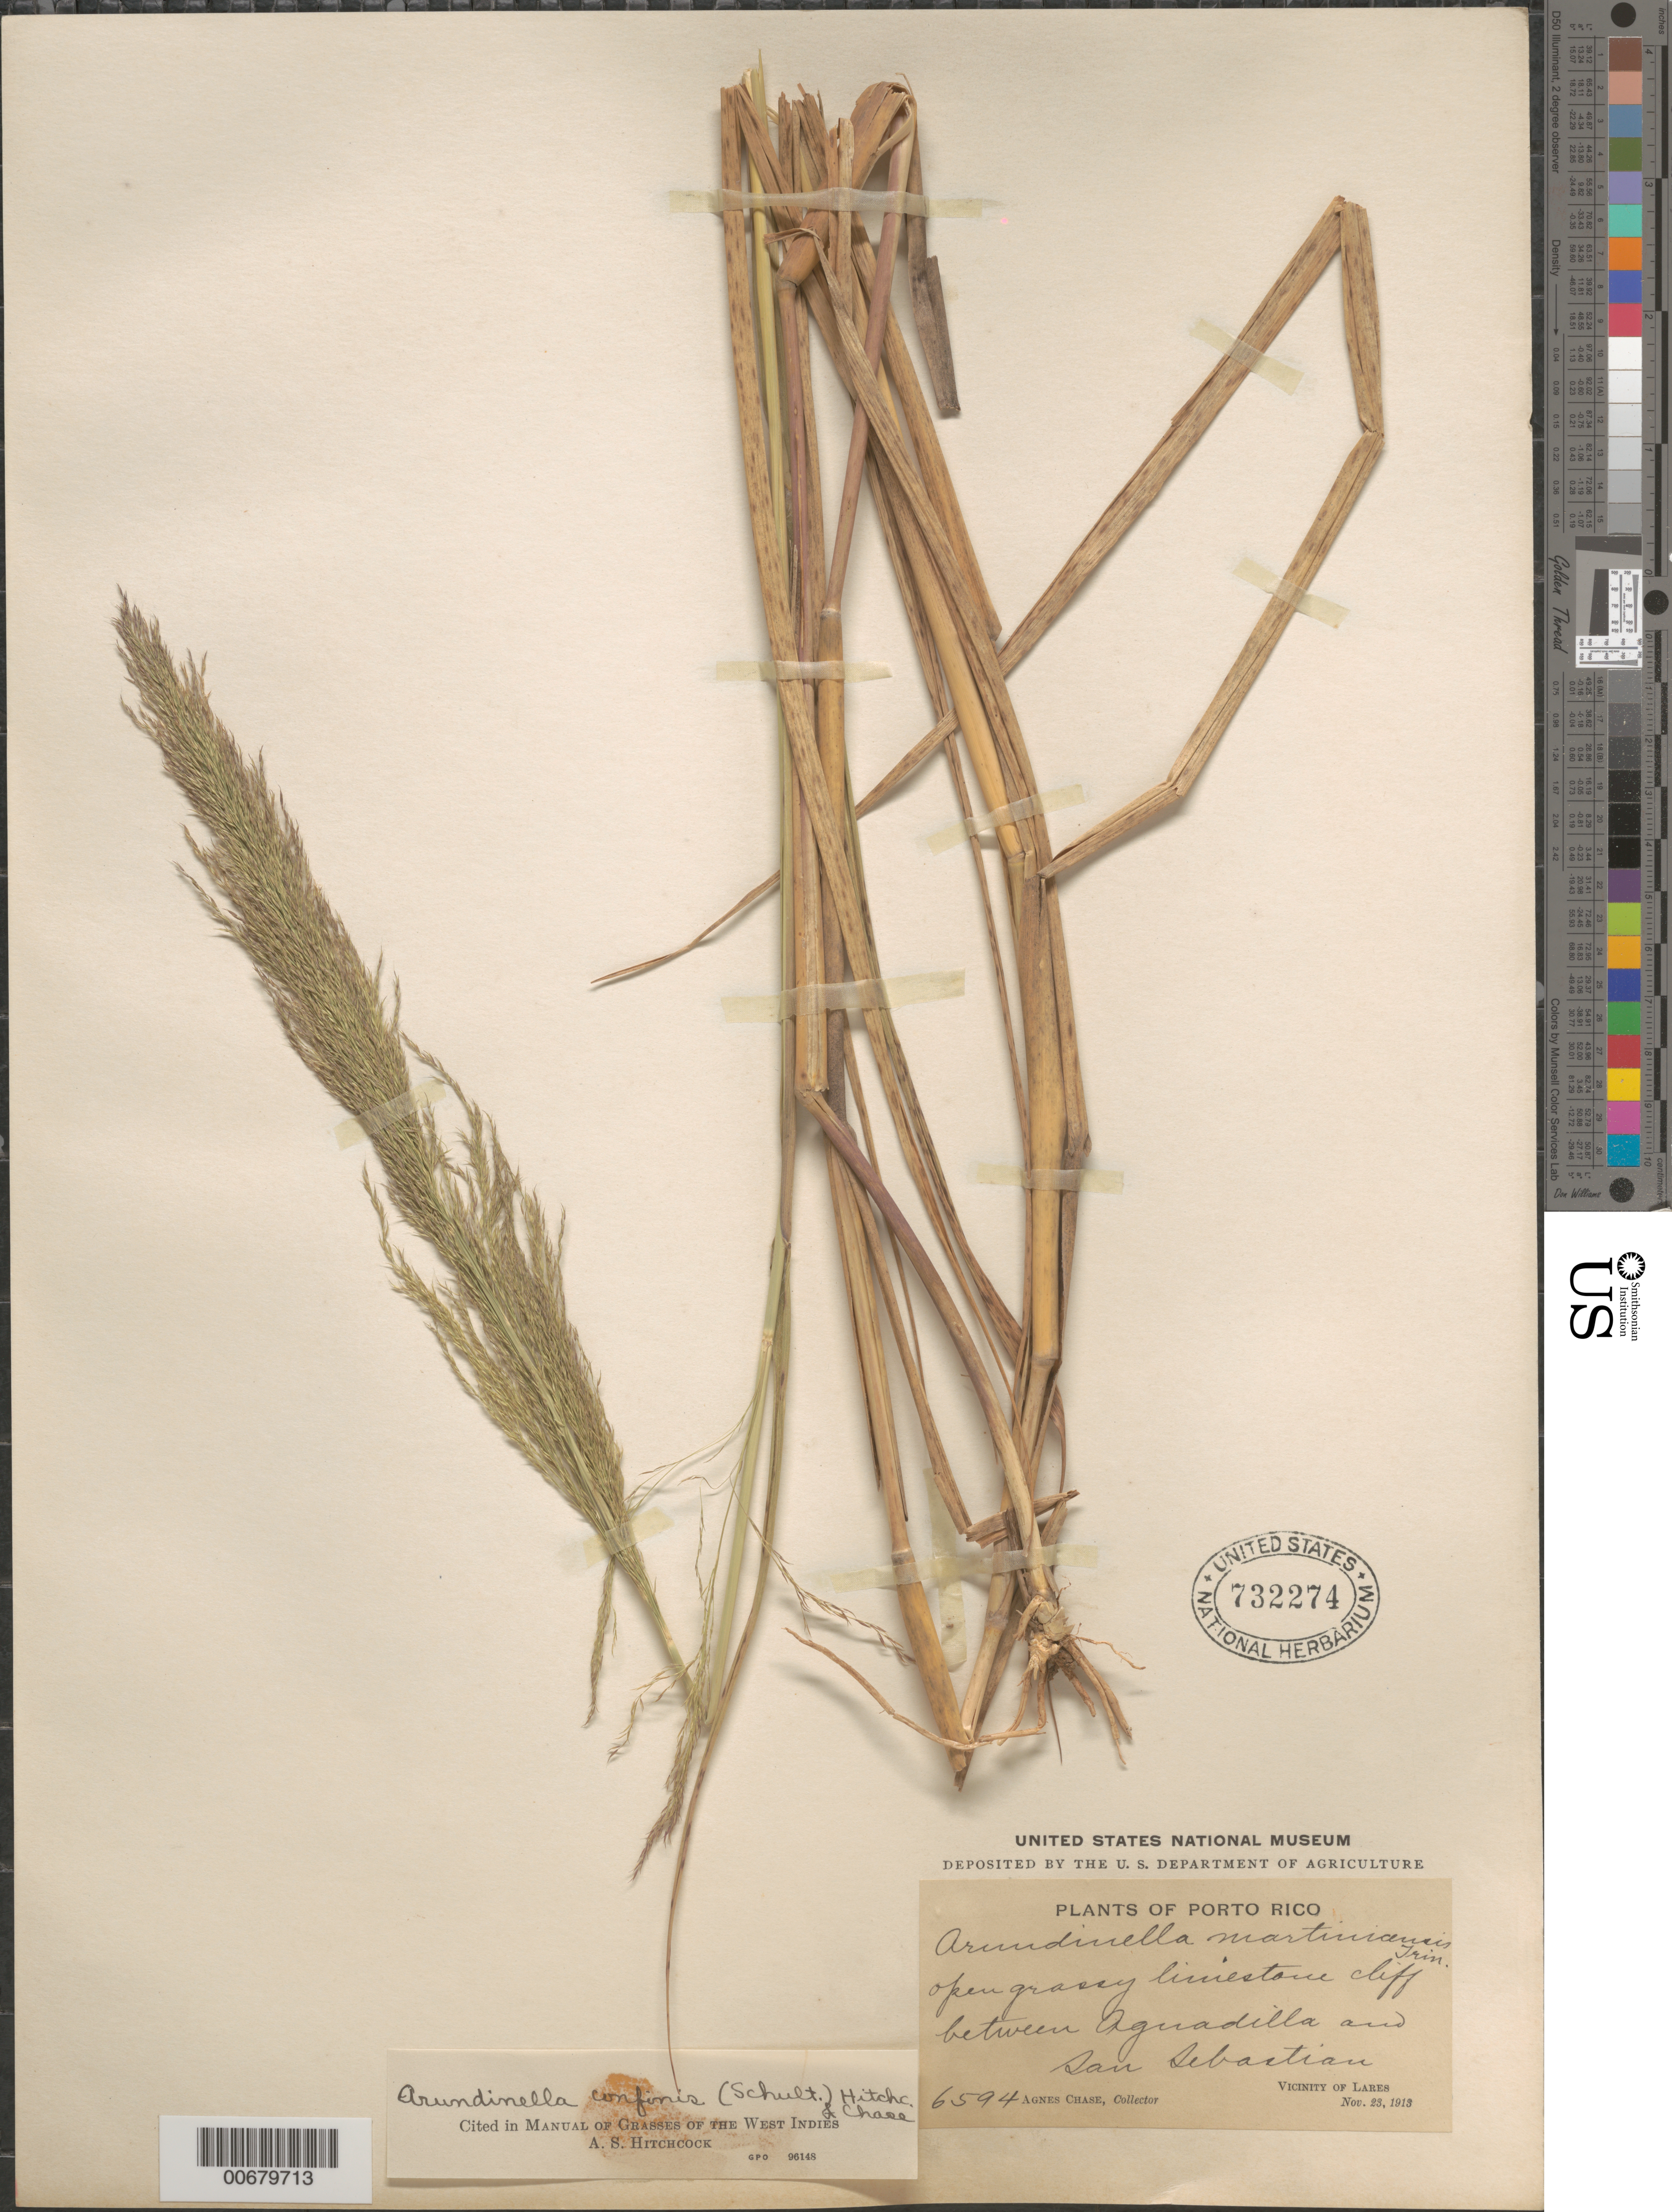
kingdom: Plantae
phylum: Tracheophyta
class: Liliopsida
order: Poales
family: Poaceae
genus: Arundinella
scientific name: Arundinella hispida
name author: (Humb. & Bonpl. ex Willd.) Kuntze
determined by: Hitchcock, Albert S.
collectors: A. Chase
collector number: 6594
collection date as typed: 23 Nov 1913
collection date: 1913-11-23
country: Puerto Rico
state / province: Aguadilla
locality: Aguadilla and San Sebastian, btw; vic of Lares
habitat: Open grassy limestone cliff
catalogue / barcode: US 732274